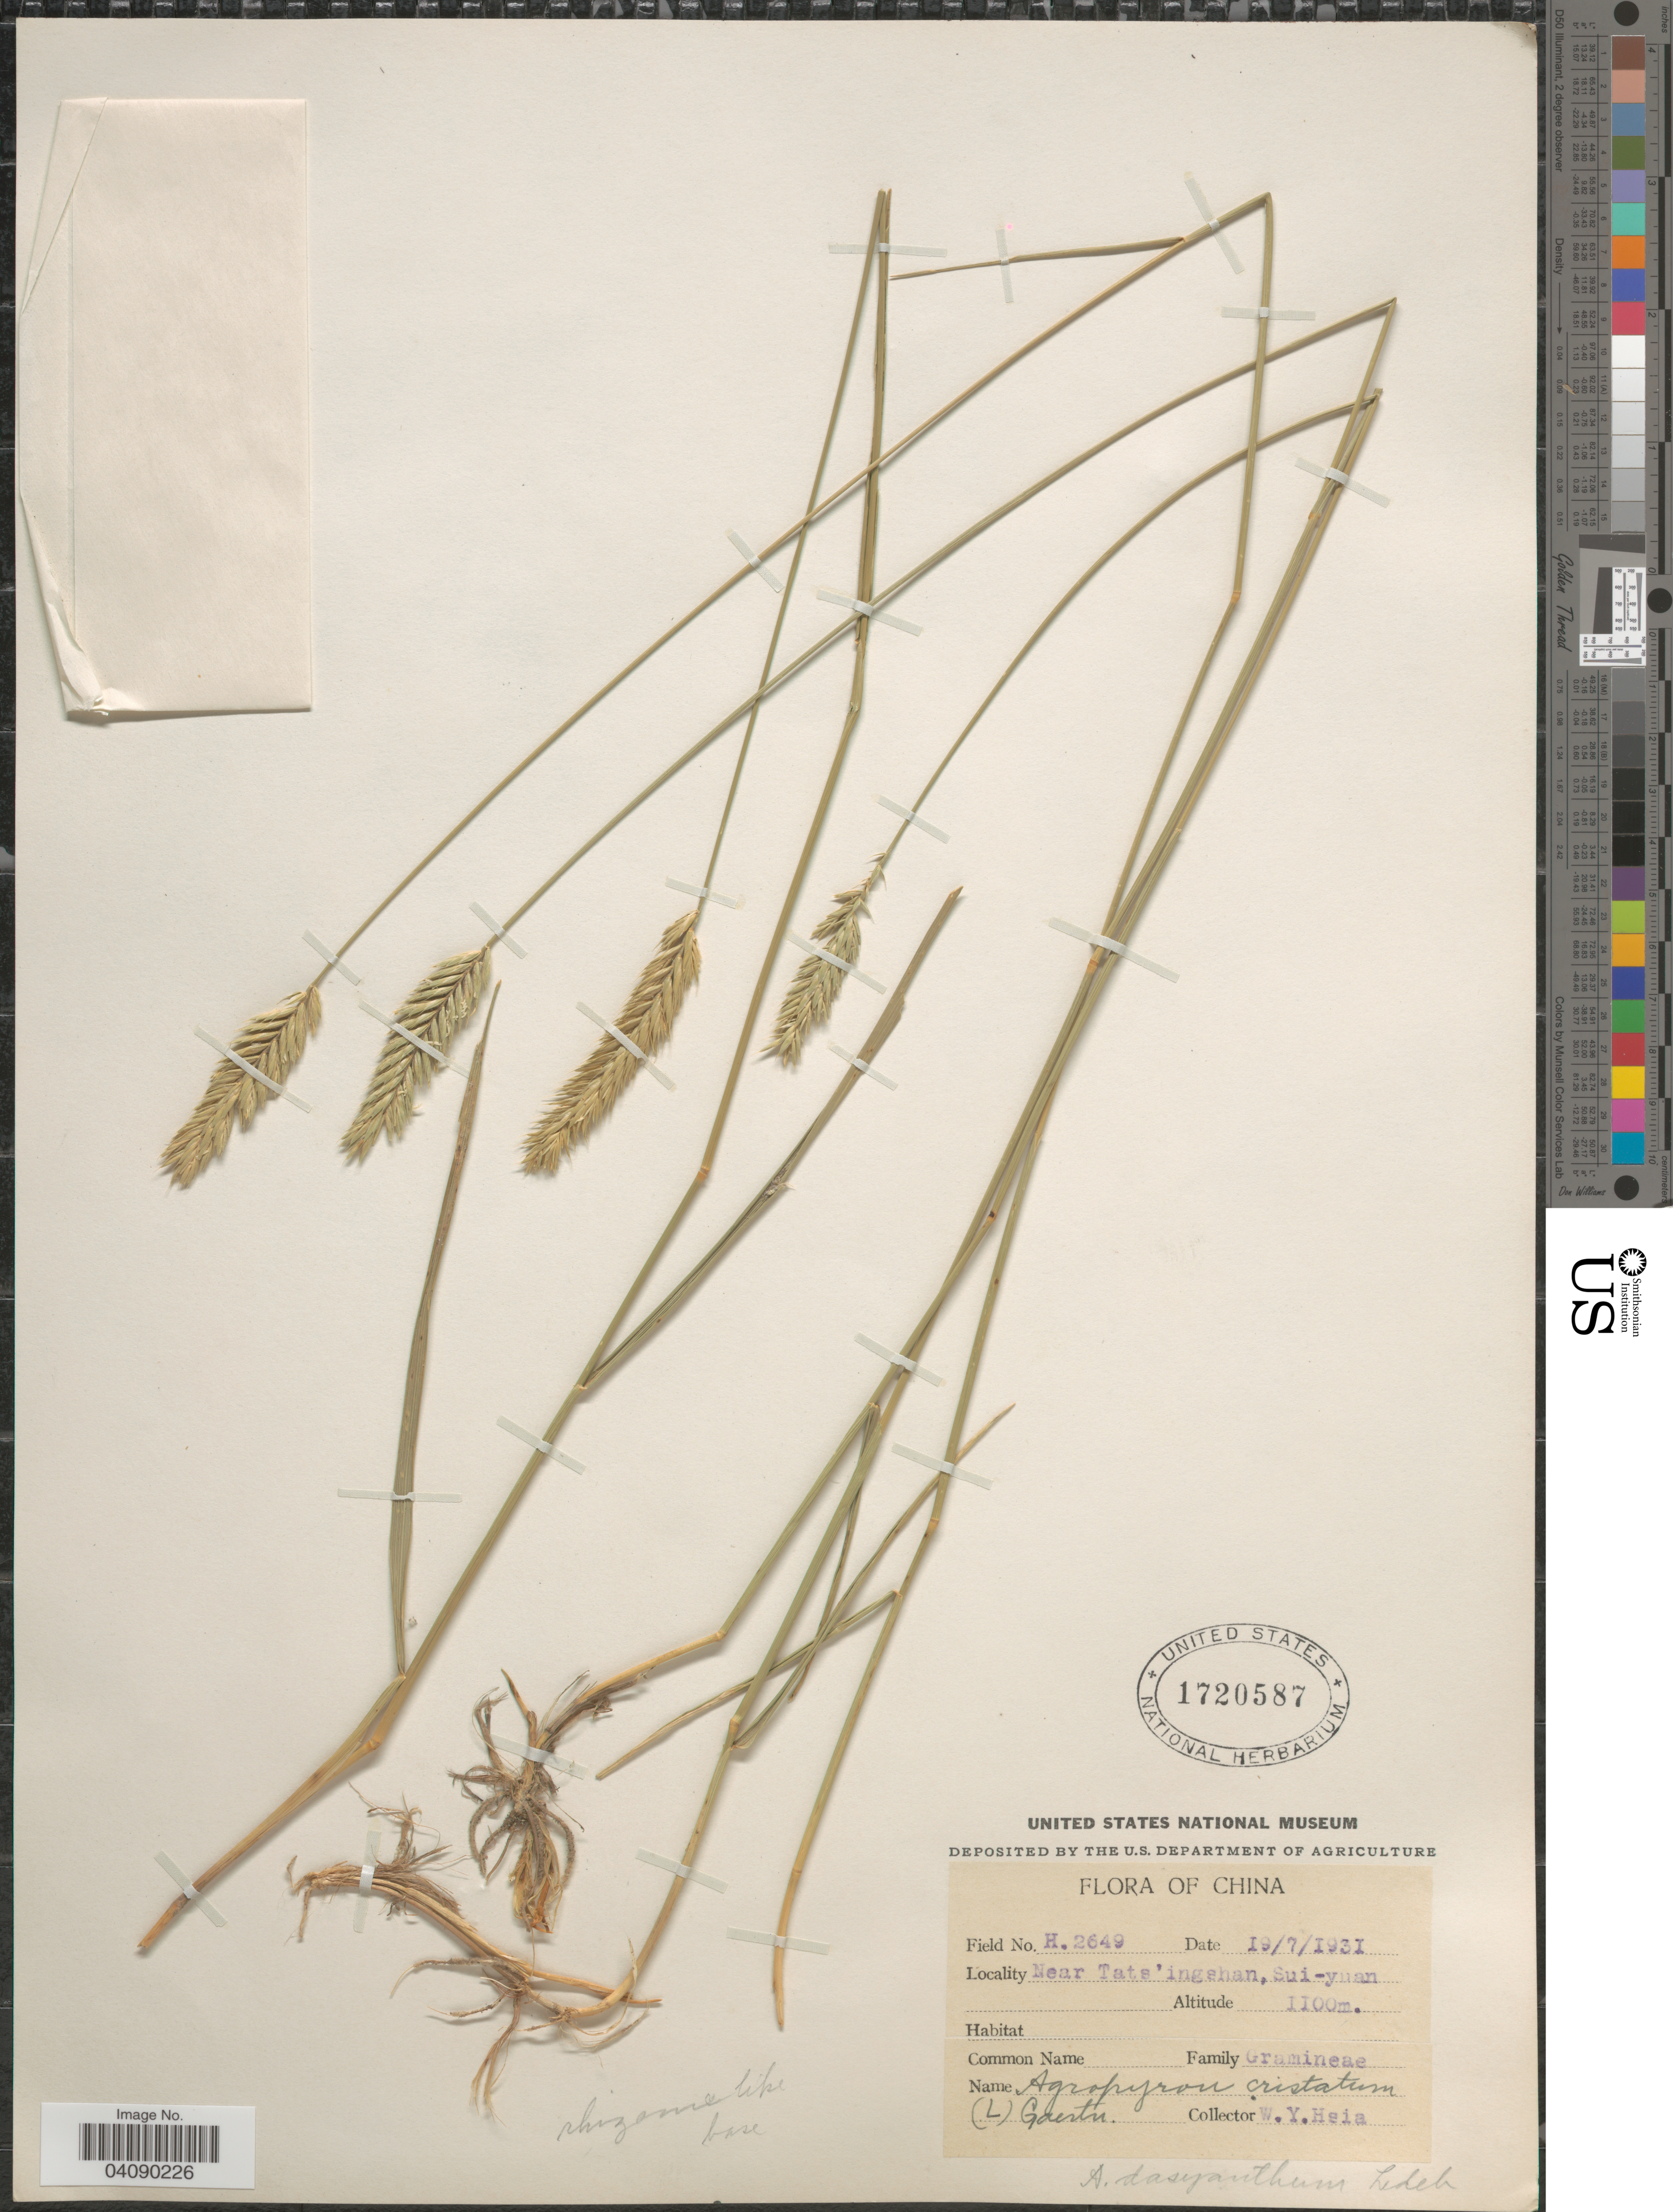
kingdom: Plantae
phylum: Tracheophyta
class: Liliopsida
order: Poales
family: Poaceae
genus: Agropyron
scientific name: Agropyron cristatum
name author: (L.) Gaertn.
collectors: W. Hsia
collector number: H.2649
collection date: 1931-07-19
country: China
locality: Near Tats'ingshan, Sui-yuan.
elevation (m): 1100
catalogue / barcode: US 1720587